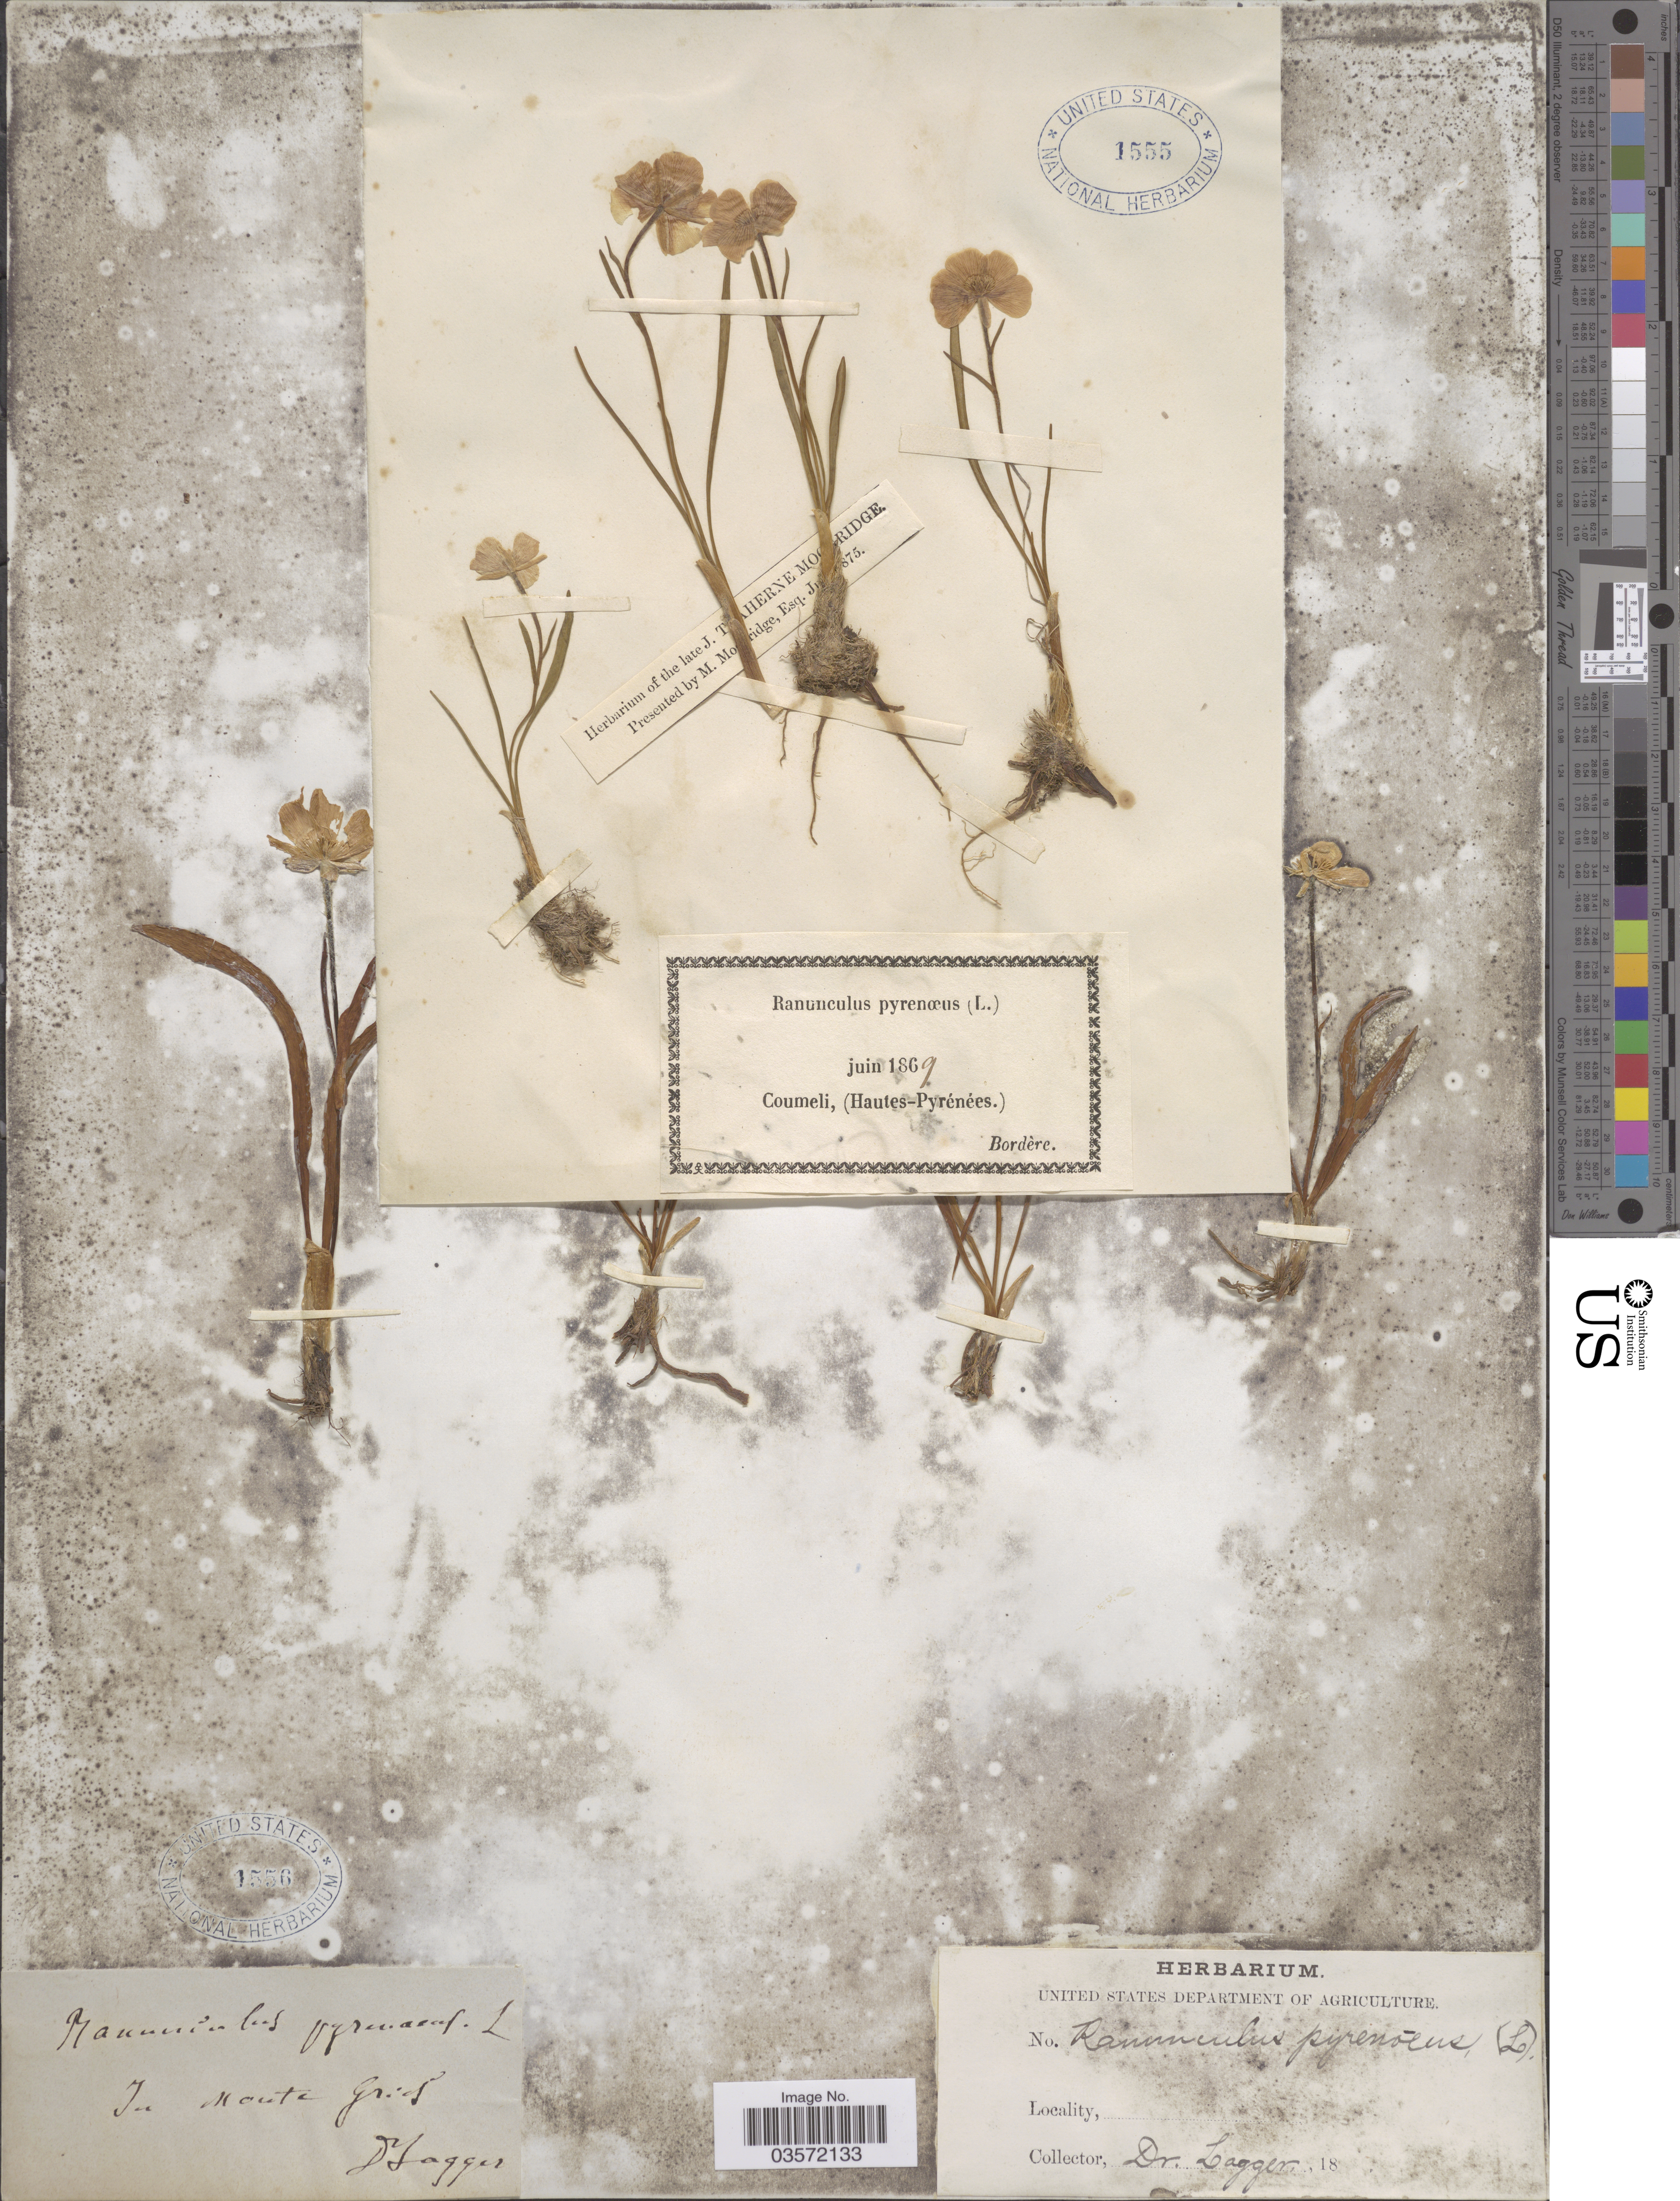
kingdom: Plantae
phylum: Tracheophyta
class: Magnoliopsida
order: Ranunculales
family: Ranunculaceae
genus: Ranunculus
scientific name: Ranunculus pyrenaeus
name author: L.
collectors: F. J. Lagger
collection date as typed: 18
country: Switzerland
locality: In Monte Gries.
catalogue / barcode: US 1556-2